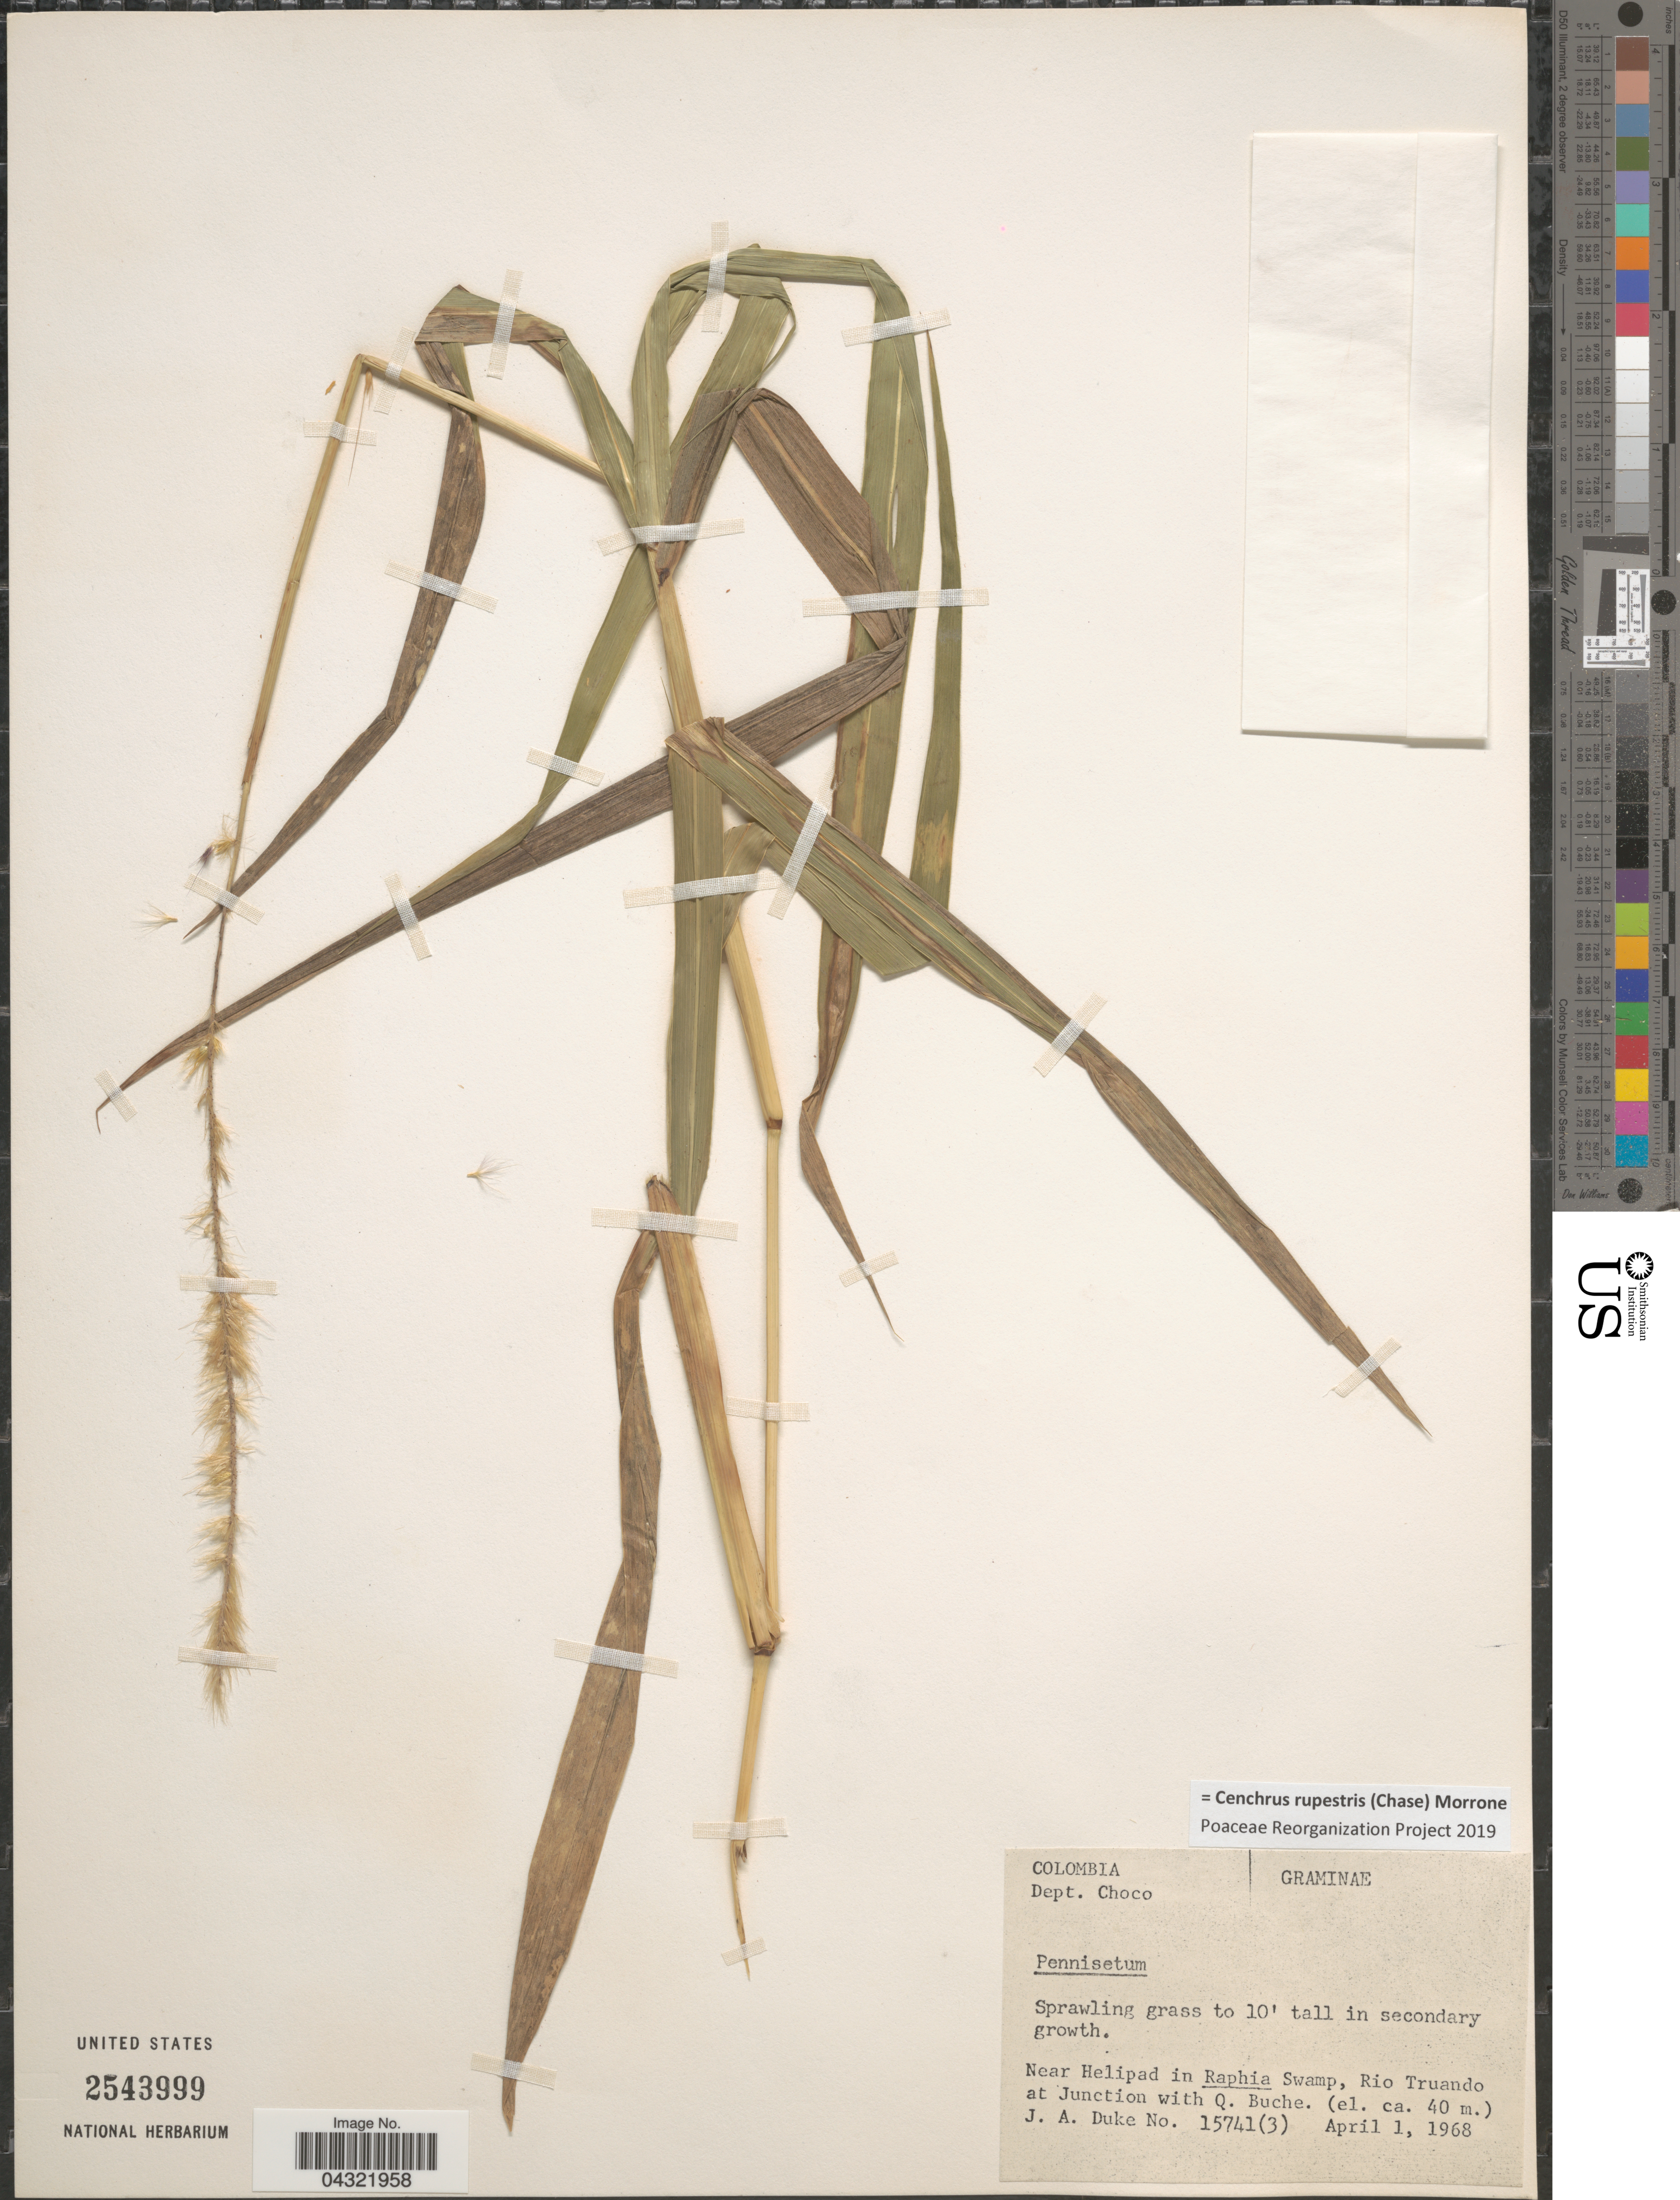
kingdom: Plantae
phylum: Tracheophyta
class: Liliopsida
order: Poales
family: Poaceae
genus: Cenchrus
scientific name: Cenchrus rupestris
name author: (Chase) Morrone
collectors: J. A. Duke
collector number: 15741(3)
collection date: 1968-04-01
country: Colombia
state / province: Chocó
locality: Dept. Choco. Near Helipad, Rio Truando at Junction.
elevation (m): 40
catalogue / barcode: US 2543999